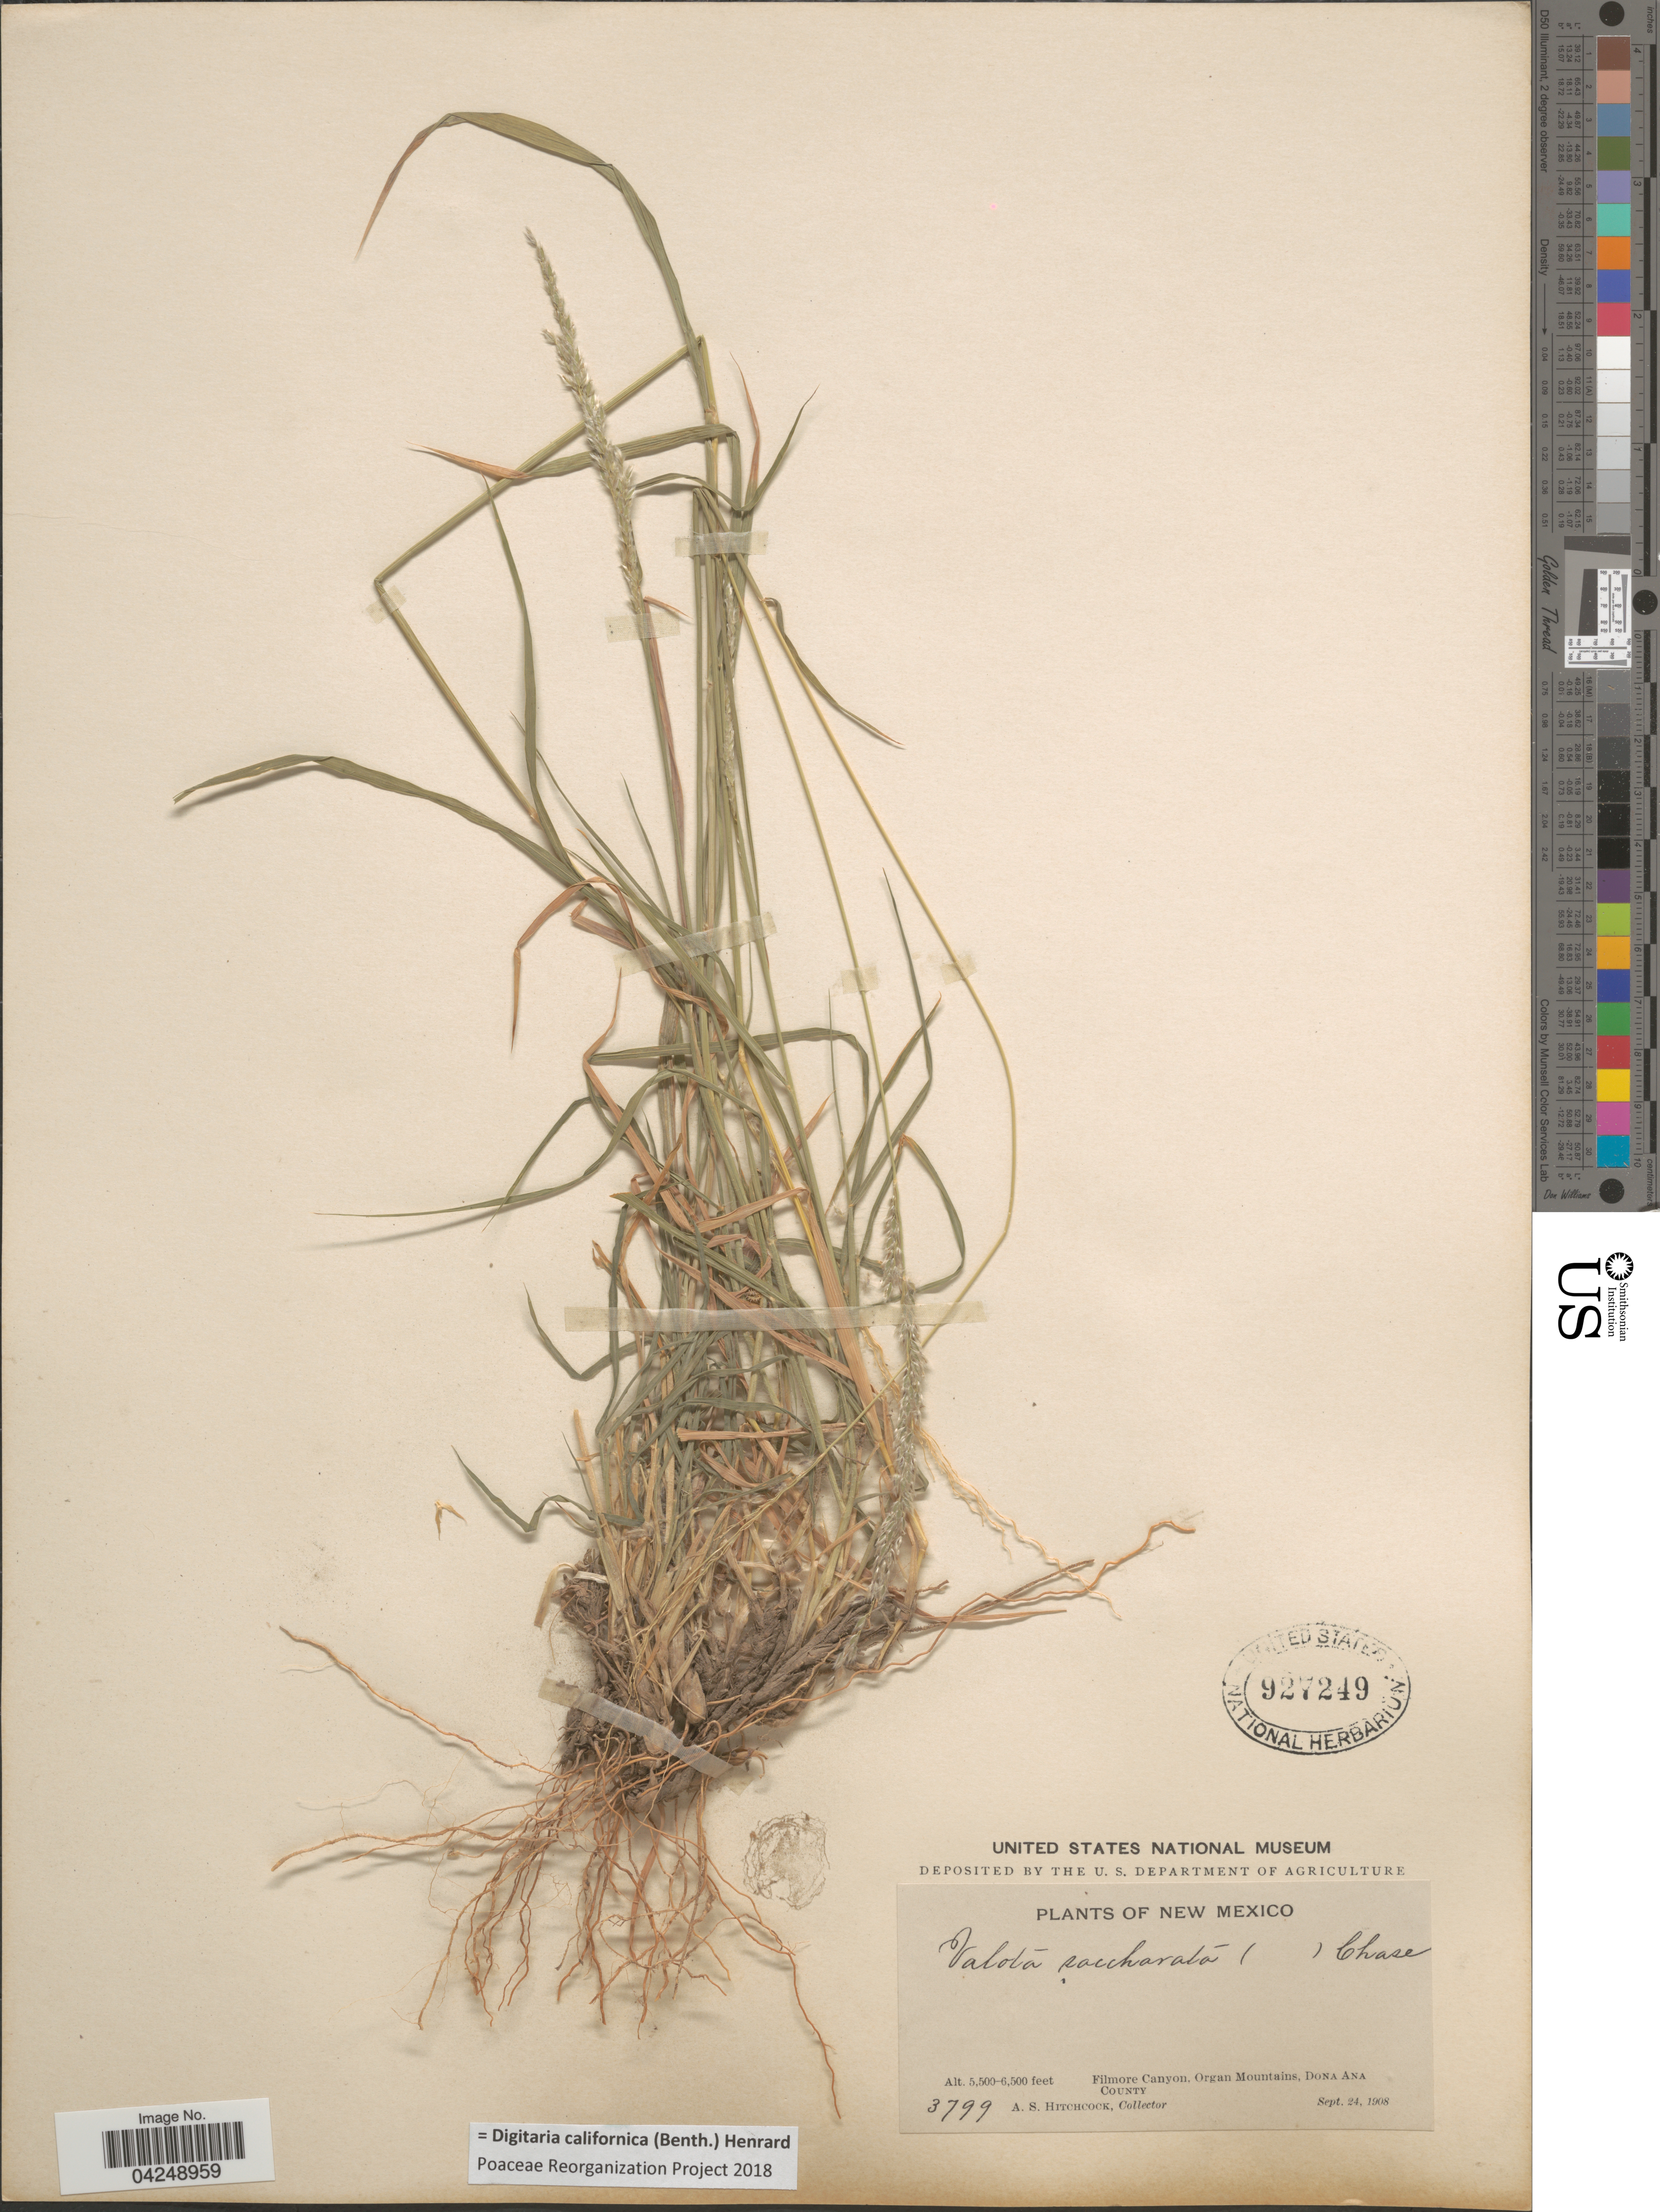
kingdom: Plantae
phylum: Tracheophyta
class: Liliopsida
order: Poales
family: Poaceae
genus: Digitaria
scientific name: Digitaria californica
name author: (Benth.) Henr.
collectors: A. S. Hitchcock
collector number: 3799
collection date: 1908-09-24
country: United States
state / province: New Mexico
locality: Filmore Canyon, Organ Mountains, Dona Ana County.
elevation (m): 1676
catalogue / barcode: US 927249